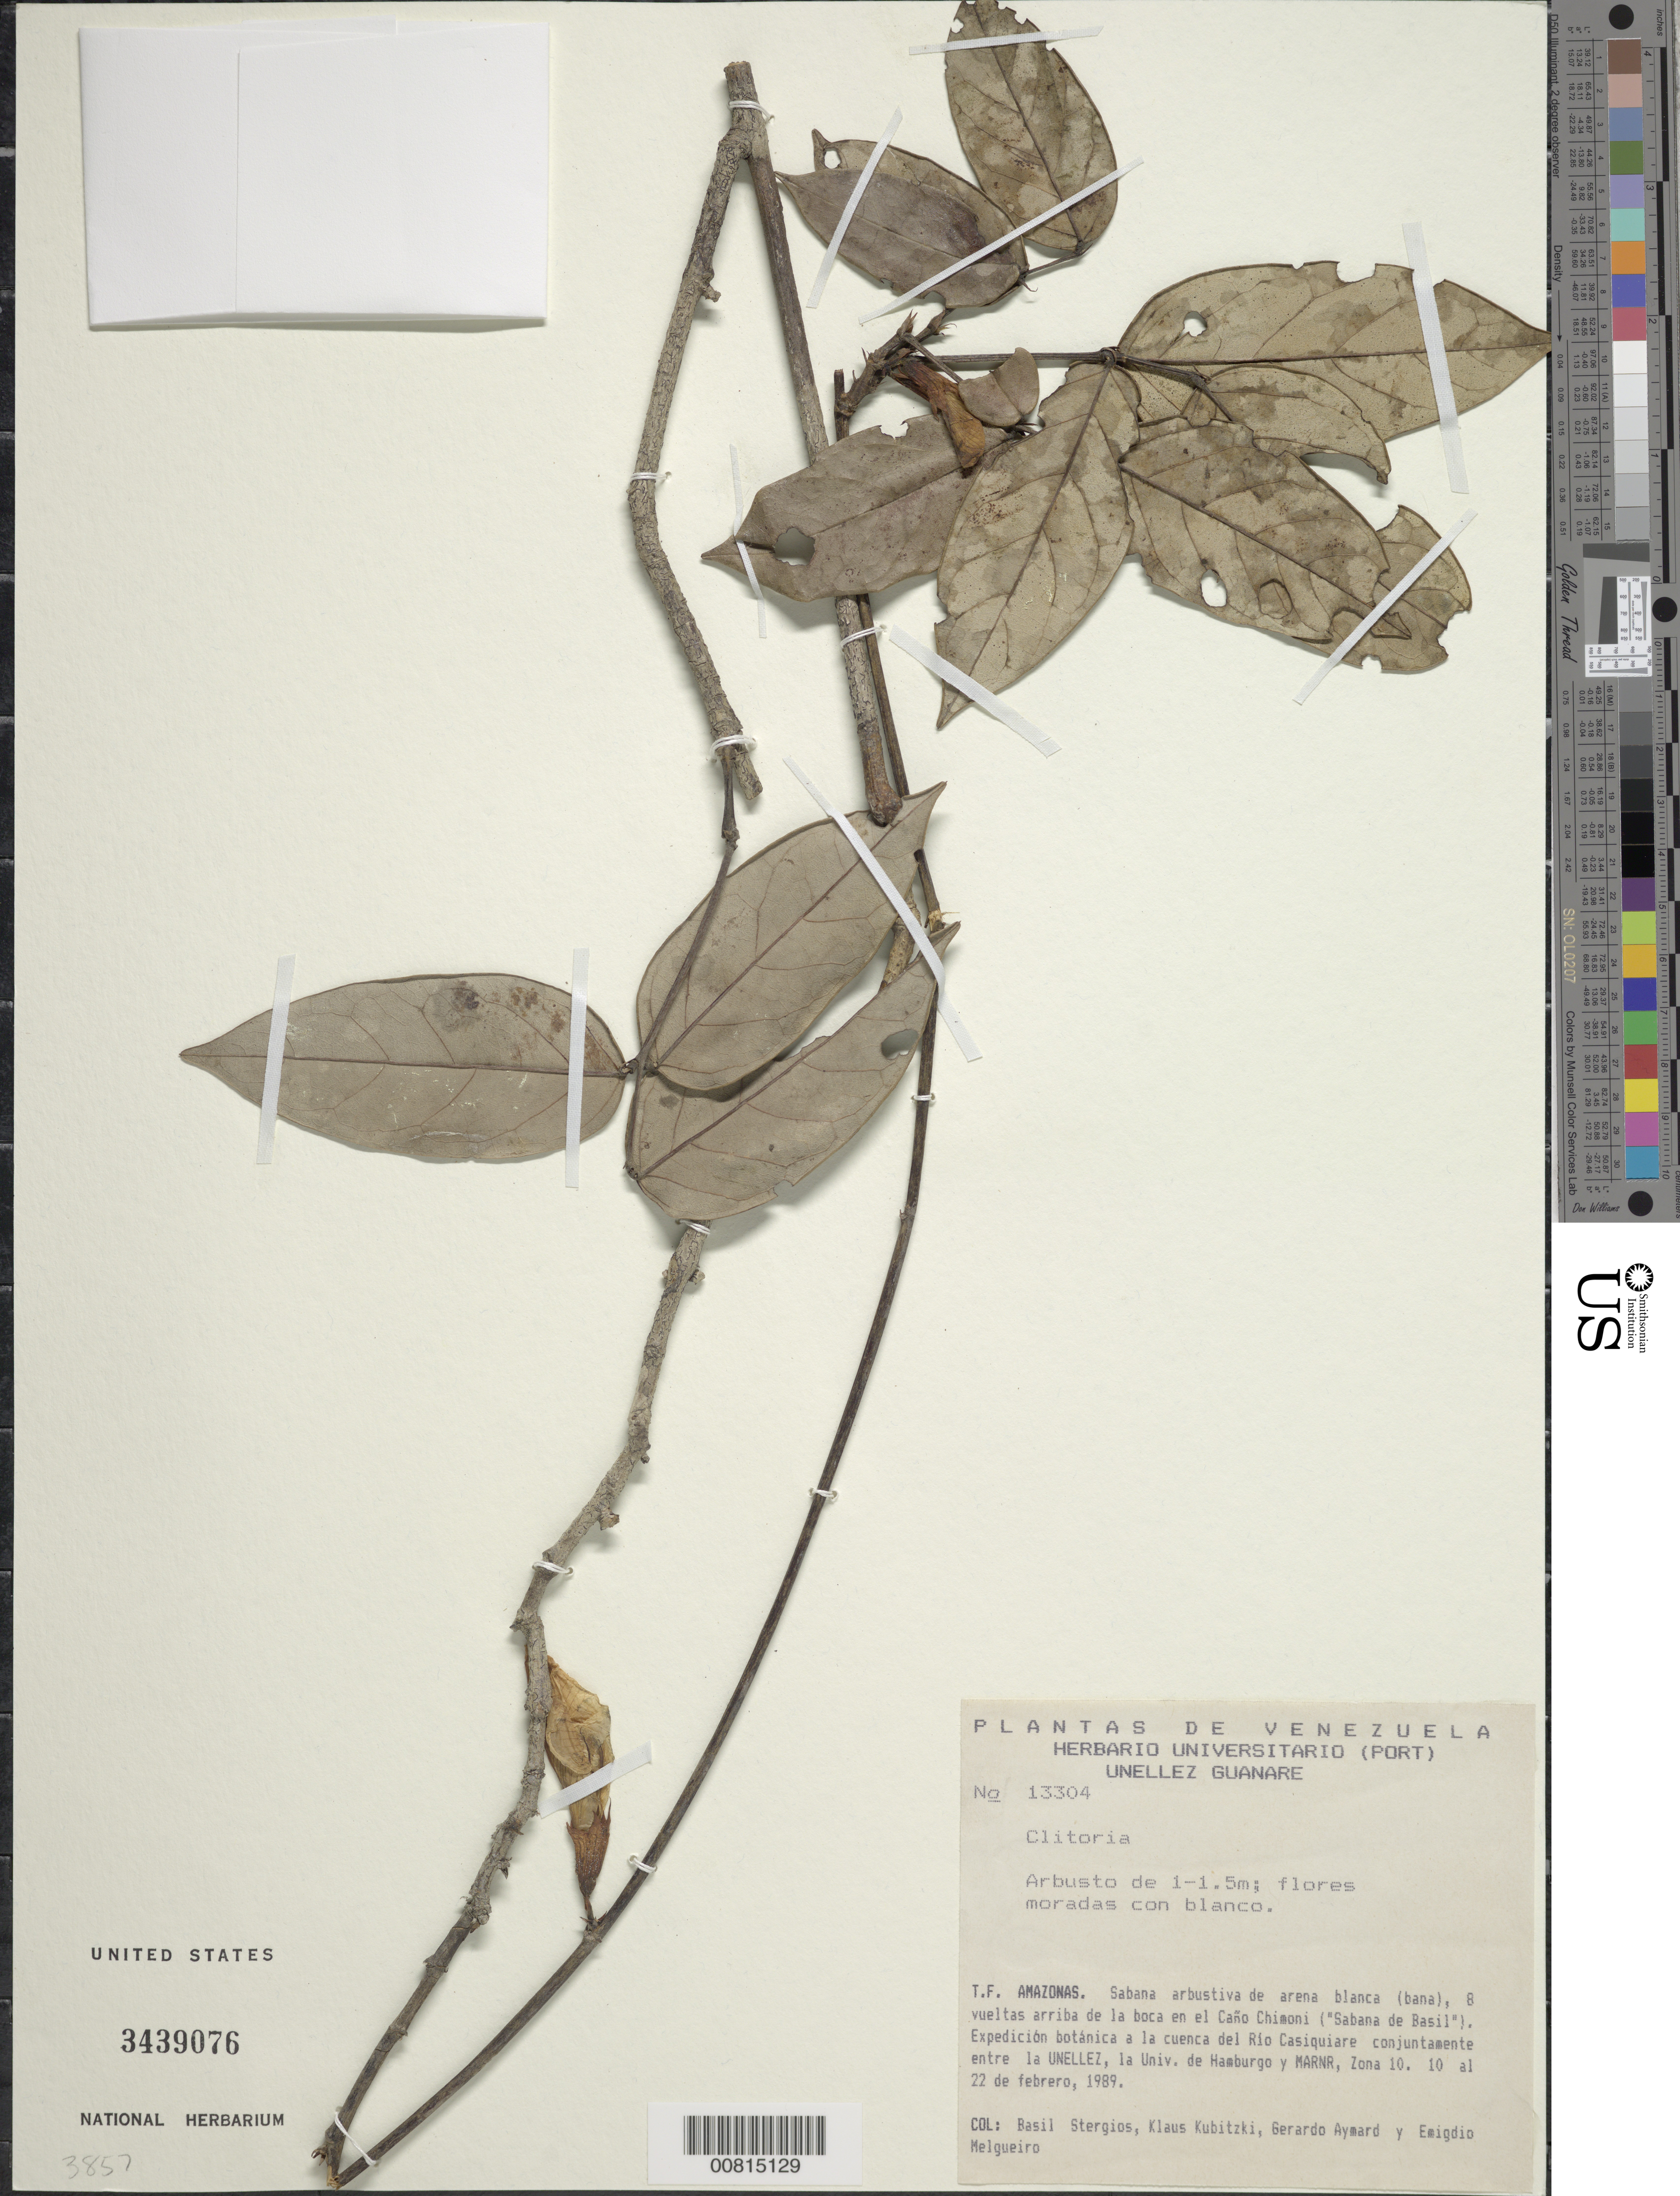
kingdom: Plantae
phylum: Tracheophyta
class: Magnoliopsida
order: Fabales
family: Fabaceae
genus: Clitoria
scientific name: Clitoria sp.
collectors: B. G. Stergios, K. Kubitzki, G. A. Aymard & E. Melgueiro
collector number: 13304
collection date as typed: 10-Feb-89 to 22-Feb-89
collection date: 1989-02-10/1989-02-22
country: Venezuela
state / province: Amazonas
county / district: Río Negro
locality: Río Casiquiare basin; Caño Chimoni ("Sabana de Basil")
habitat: Sabana arbustiva de arena blanca (bana)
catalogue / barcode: US 3439076